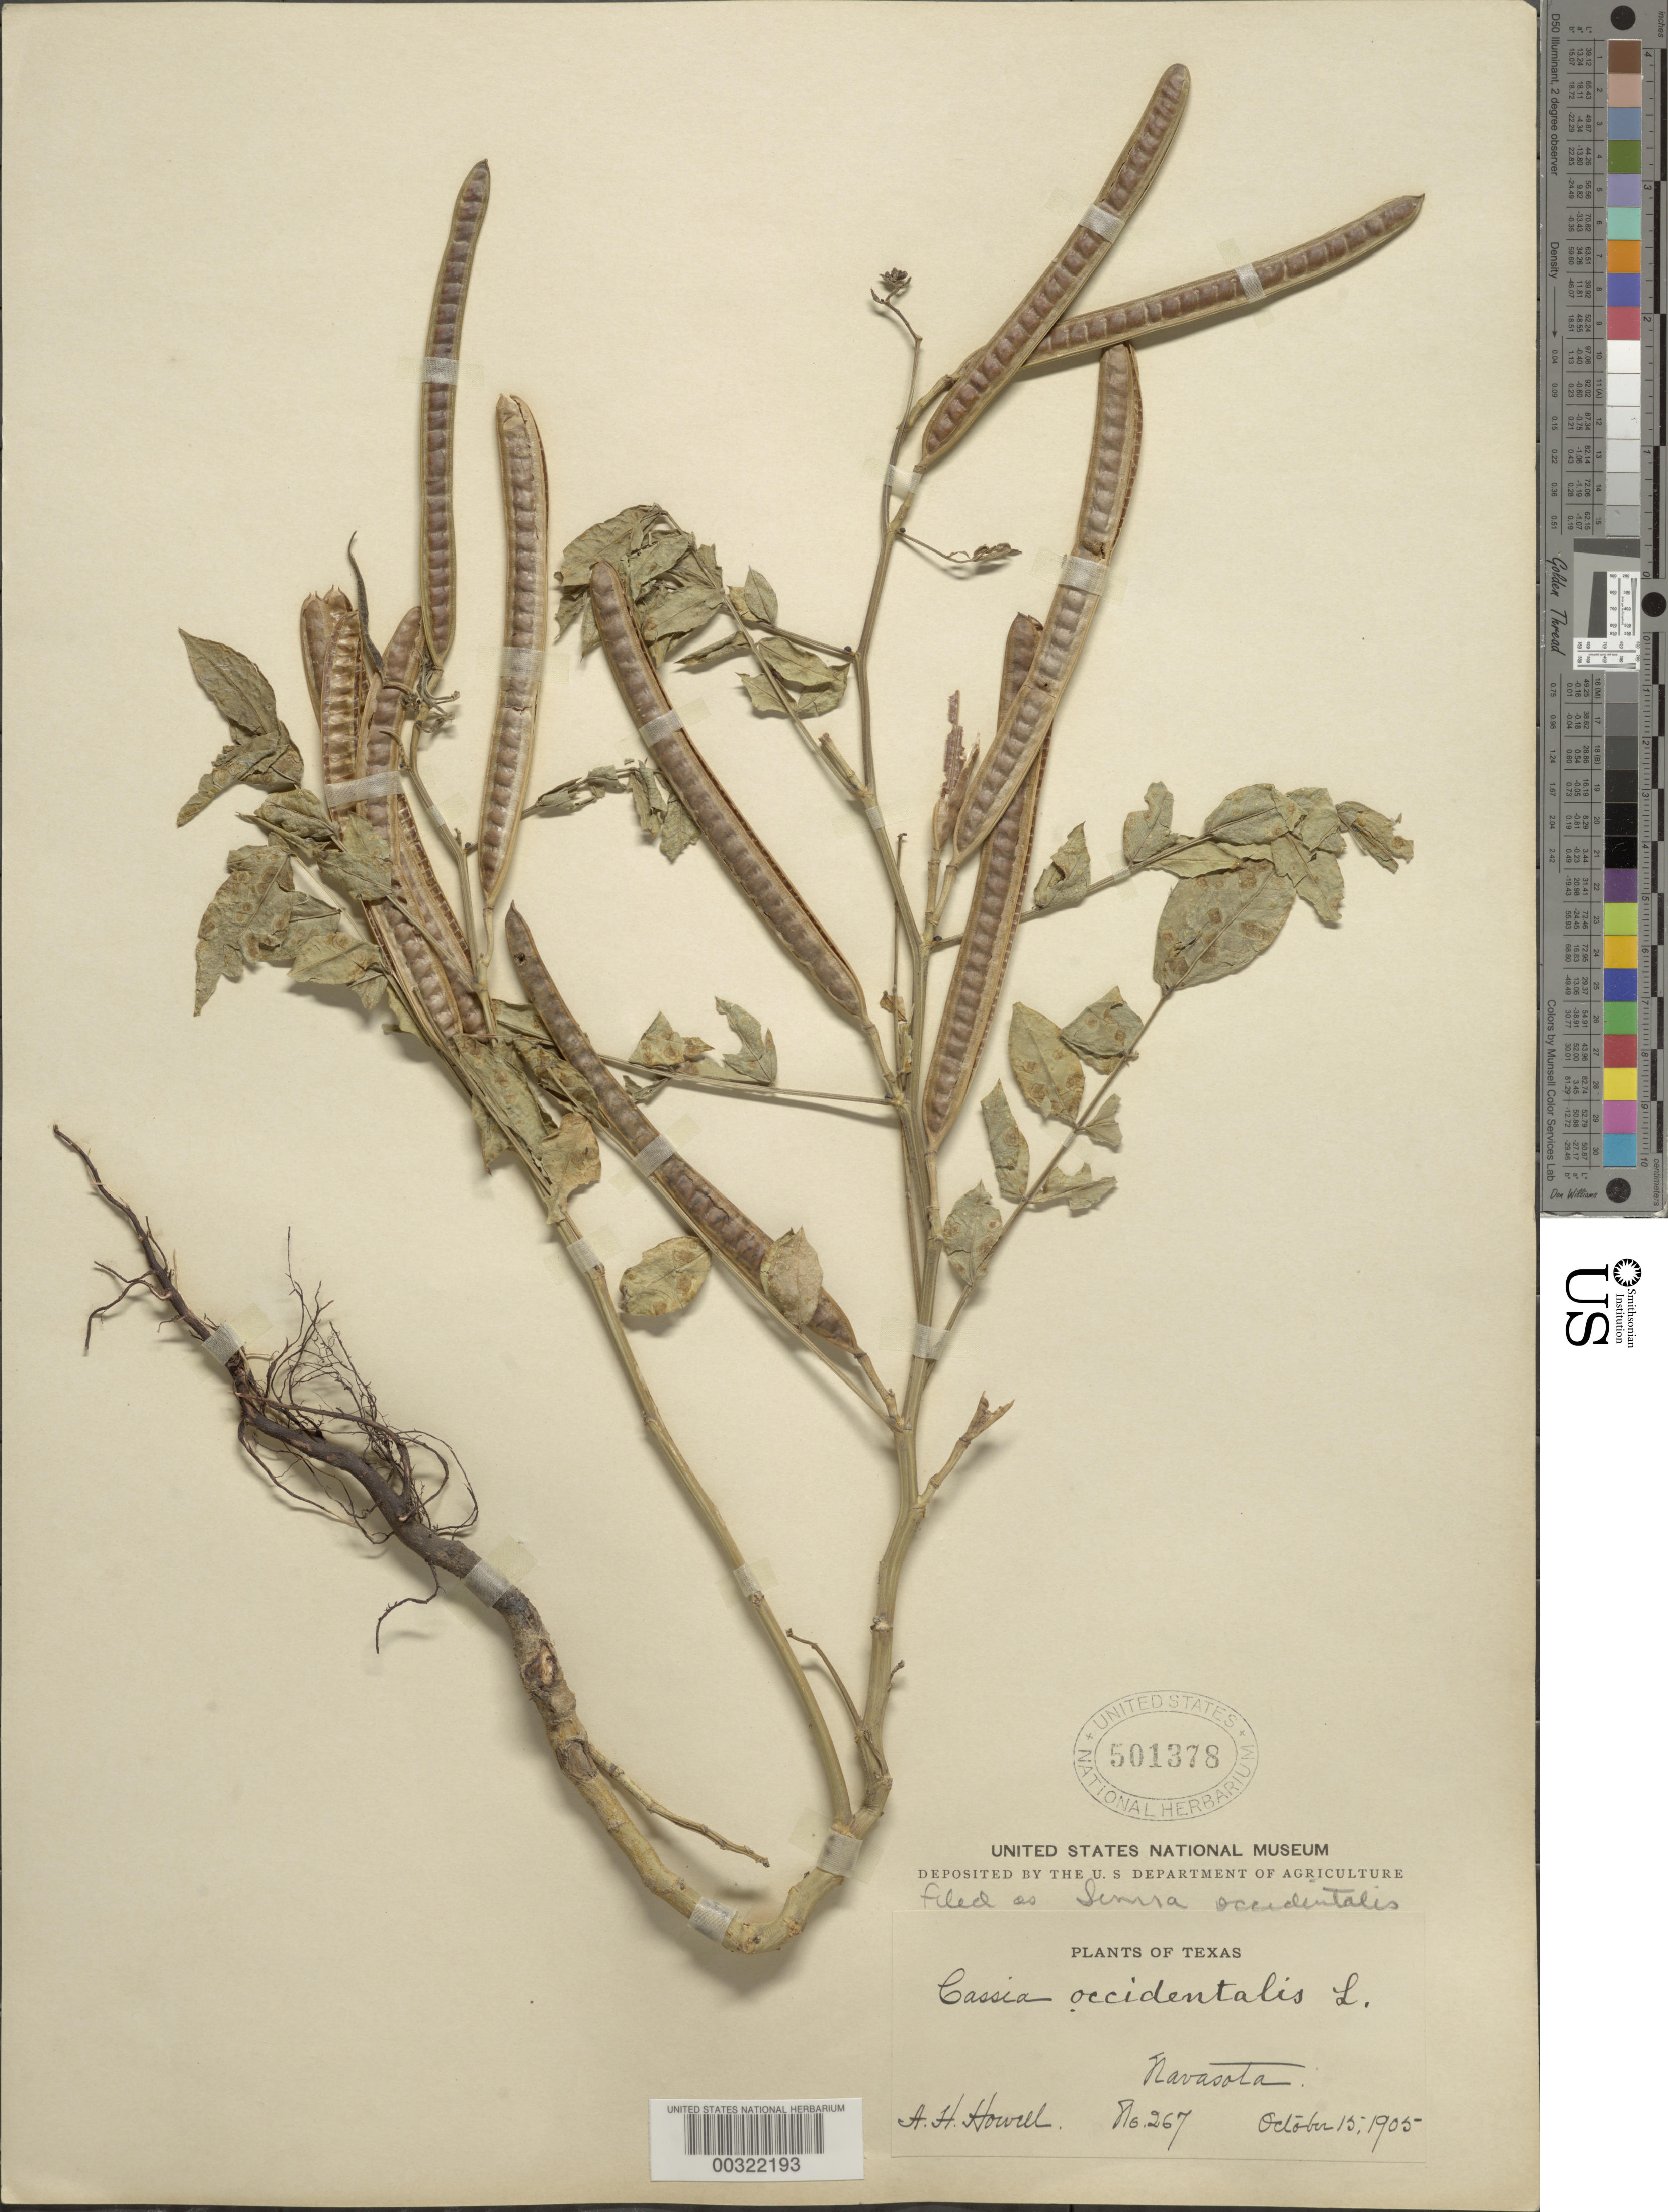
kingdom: Plantae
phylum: Tracheophyta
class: Magnoliopsida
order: Fabales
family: Fabaceae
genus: Senna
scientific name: Senna occidentalis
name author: (L.) Link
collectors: A. H. Howell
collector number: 267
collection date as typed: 15 Oct 1905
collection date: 1905-10-15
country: United States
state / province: Texas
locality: Novasota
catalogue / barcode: US 501378